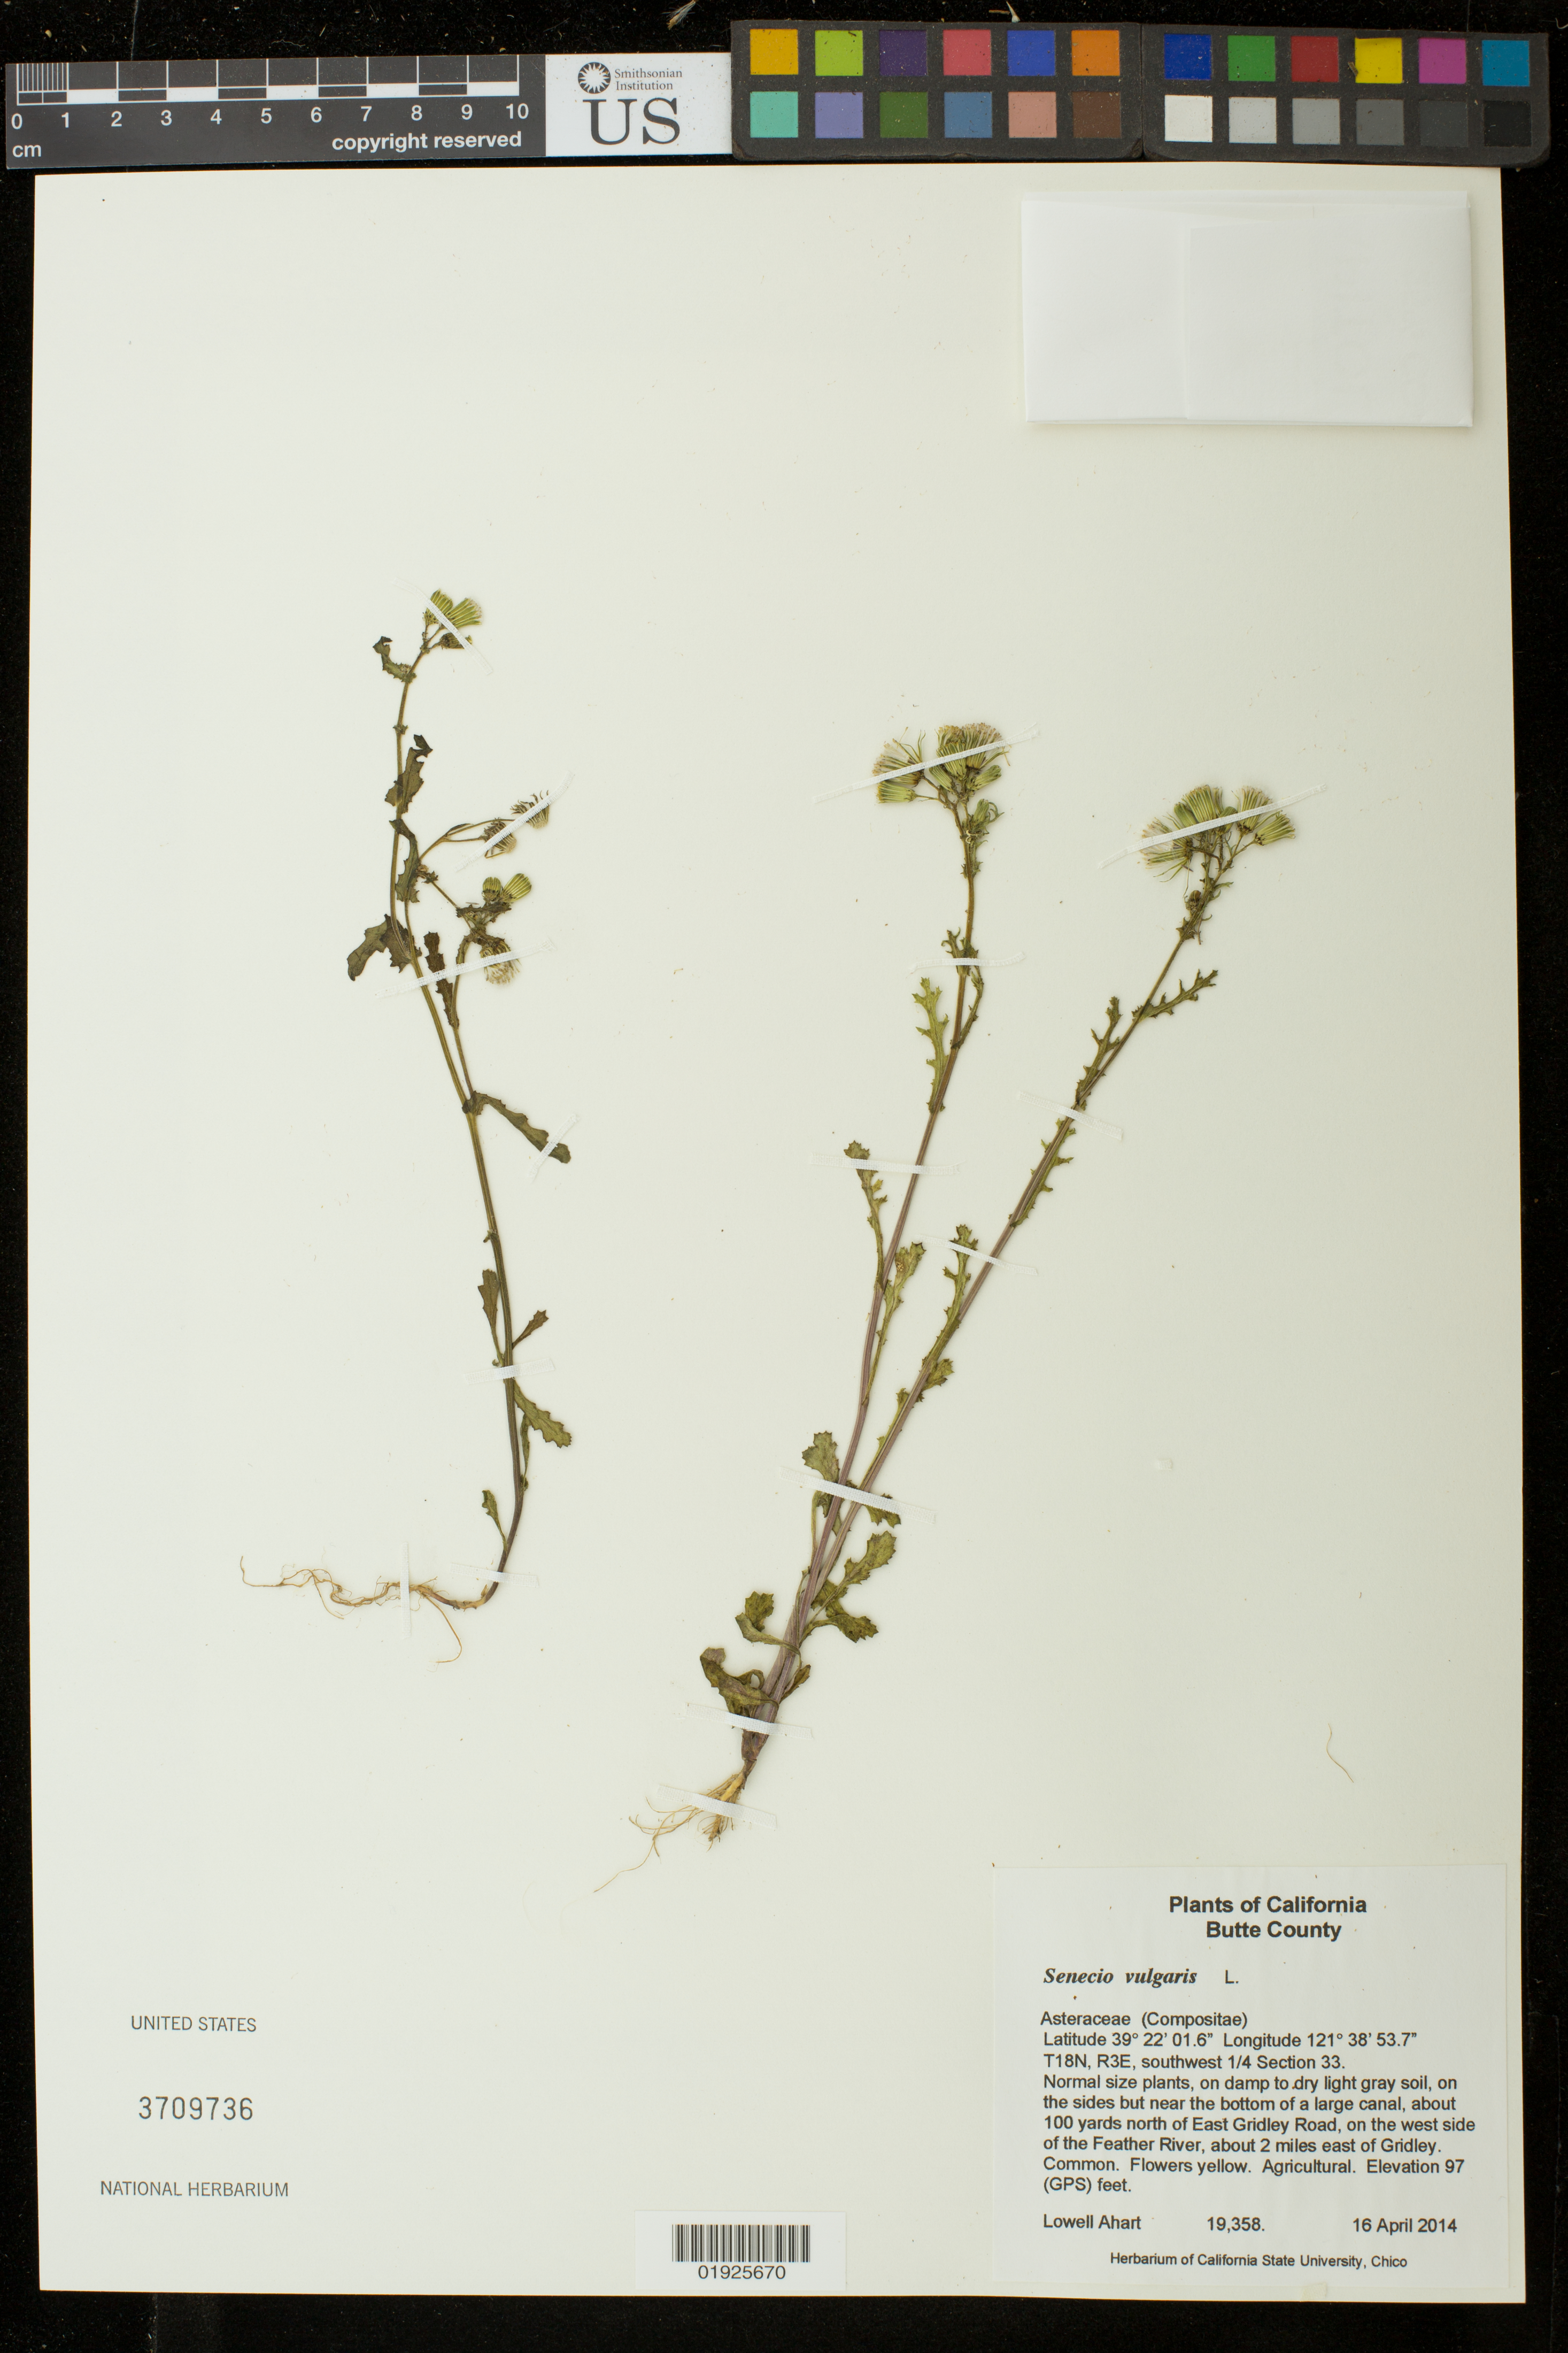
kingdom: Plantae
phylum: Tracheophyta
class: Magnoliopsida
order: Asterales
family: Asteraceae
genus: Senecio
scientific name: Senecio vulgaris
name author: L.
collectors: L. Ahart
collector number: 19358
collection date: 2014-04-16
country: United States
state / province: California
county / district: Butte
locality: About 100 yards north of Easy Gridley Road, on the west side of the Feather River, about 2 miles east of Gridley.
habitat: On damp to dry light gray soil, on the sides but near the bottom of a large canal.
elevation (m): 30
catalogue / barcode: US 3709736